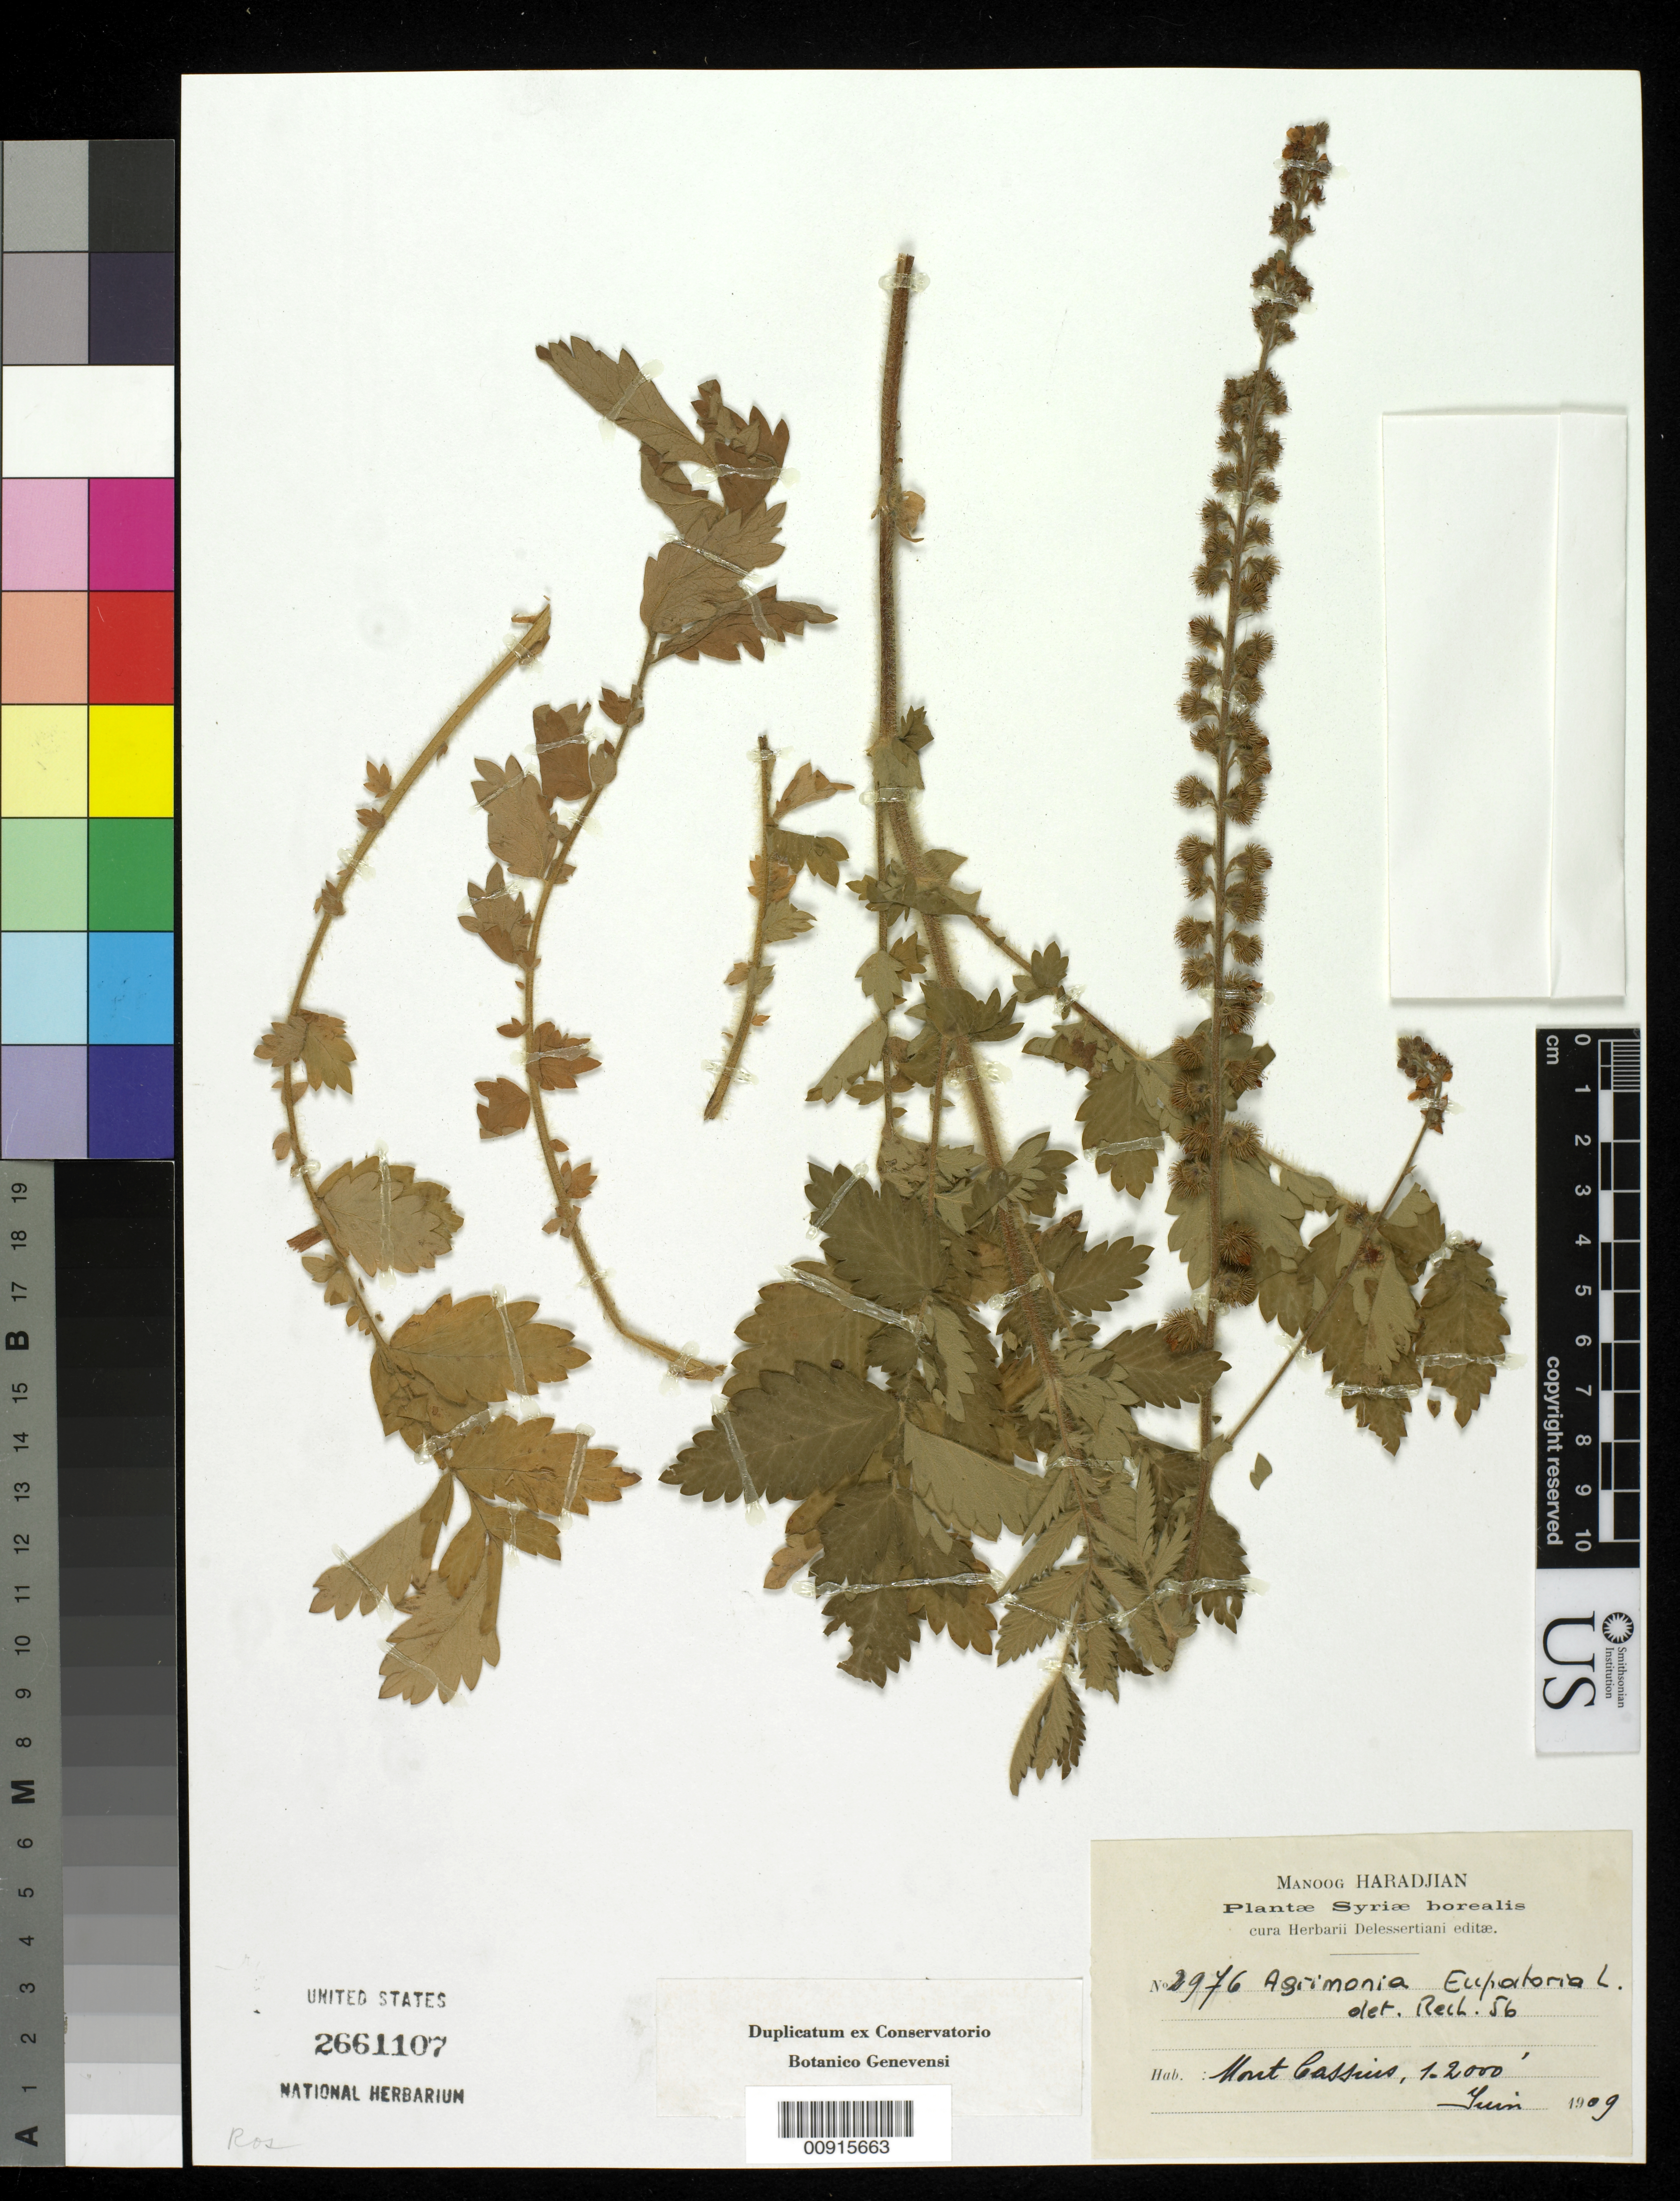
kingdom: Plantae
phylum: Tracheophyta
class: Magnoliopsida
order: Rosales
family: Rosaceae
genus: Agrimonia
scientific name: Agrimonia eupatoria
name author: L.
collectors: M. Haradjian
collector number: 2976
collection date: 1909-06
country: Syria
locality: Mont Cassius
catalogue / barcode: US 2661107